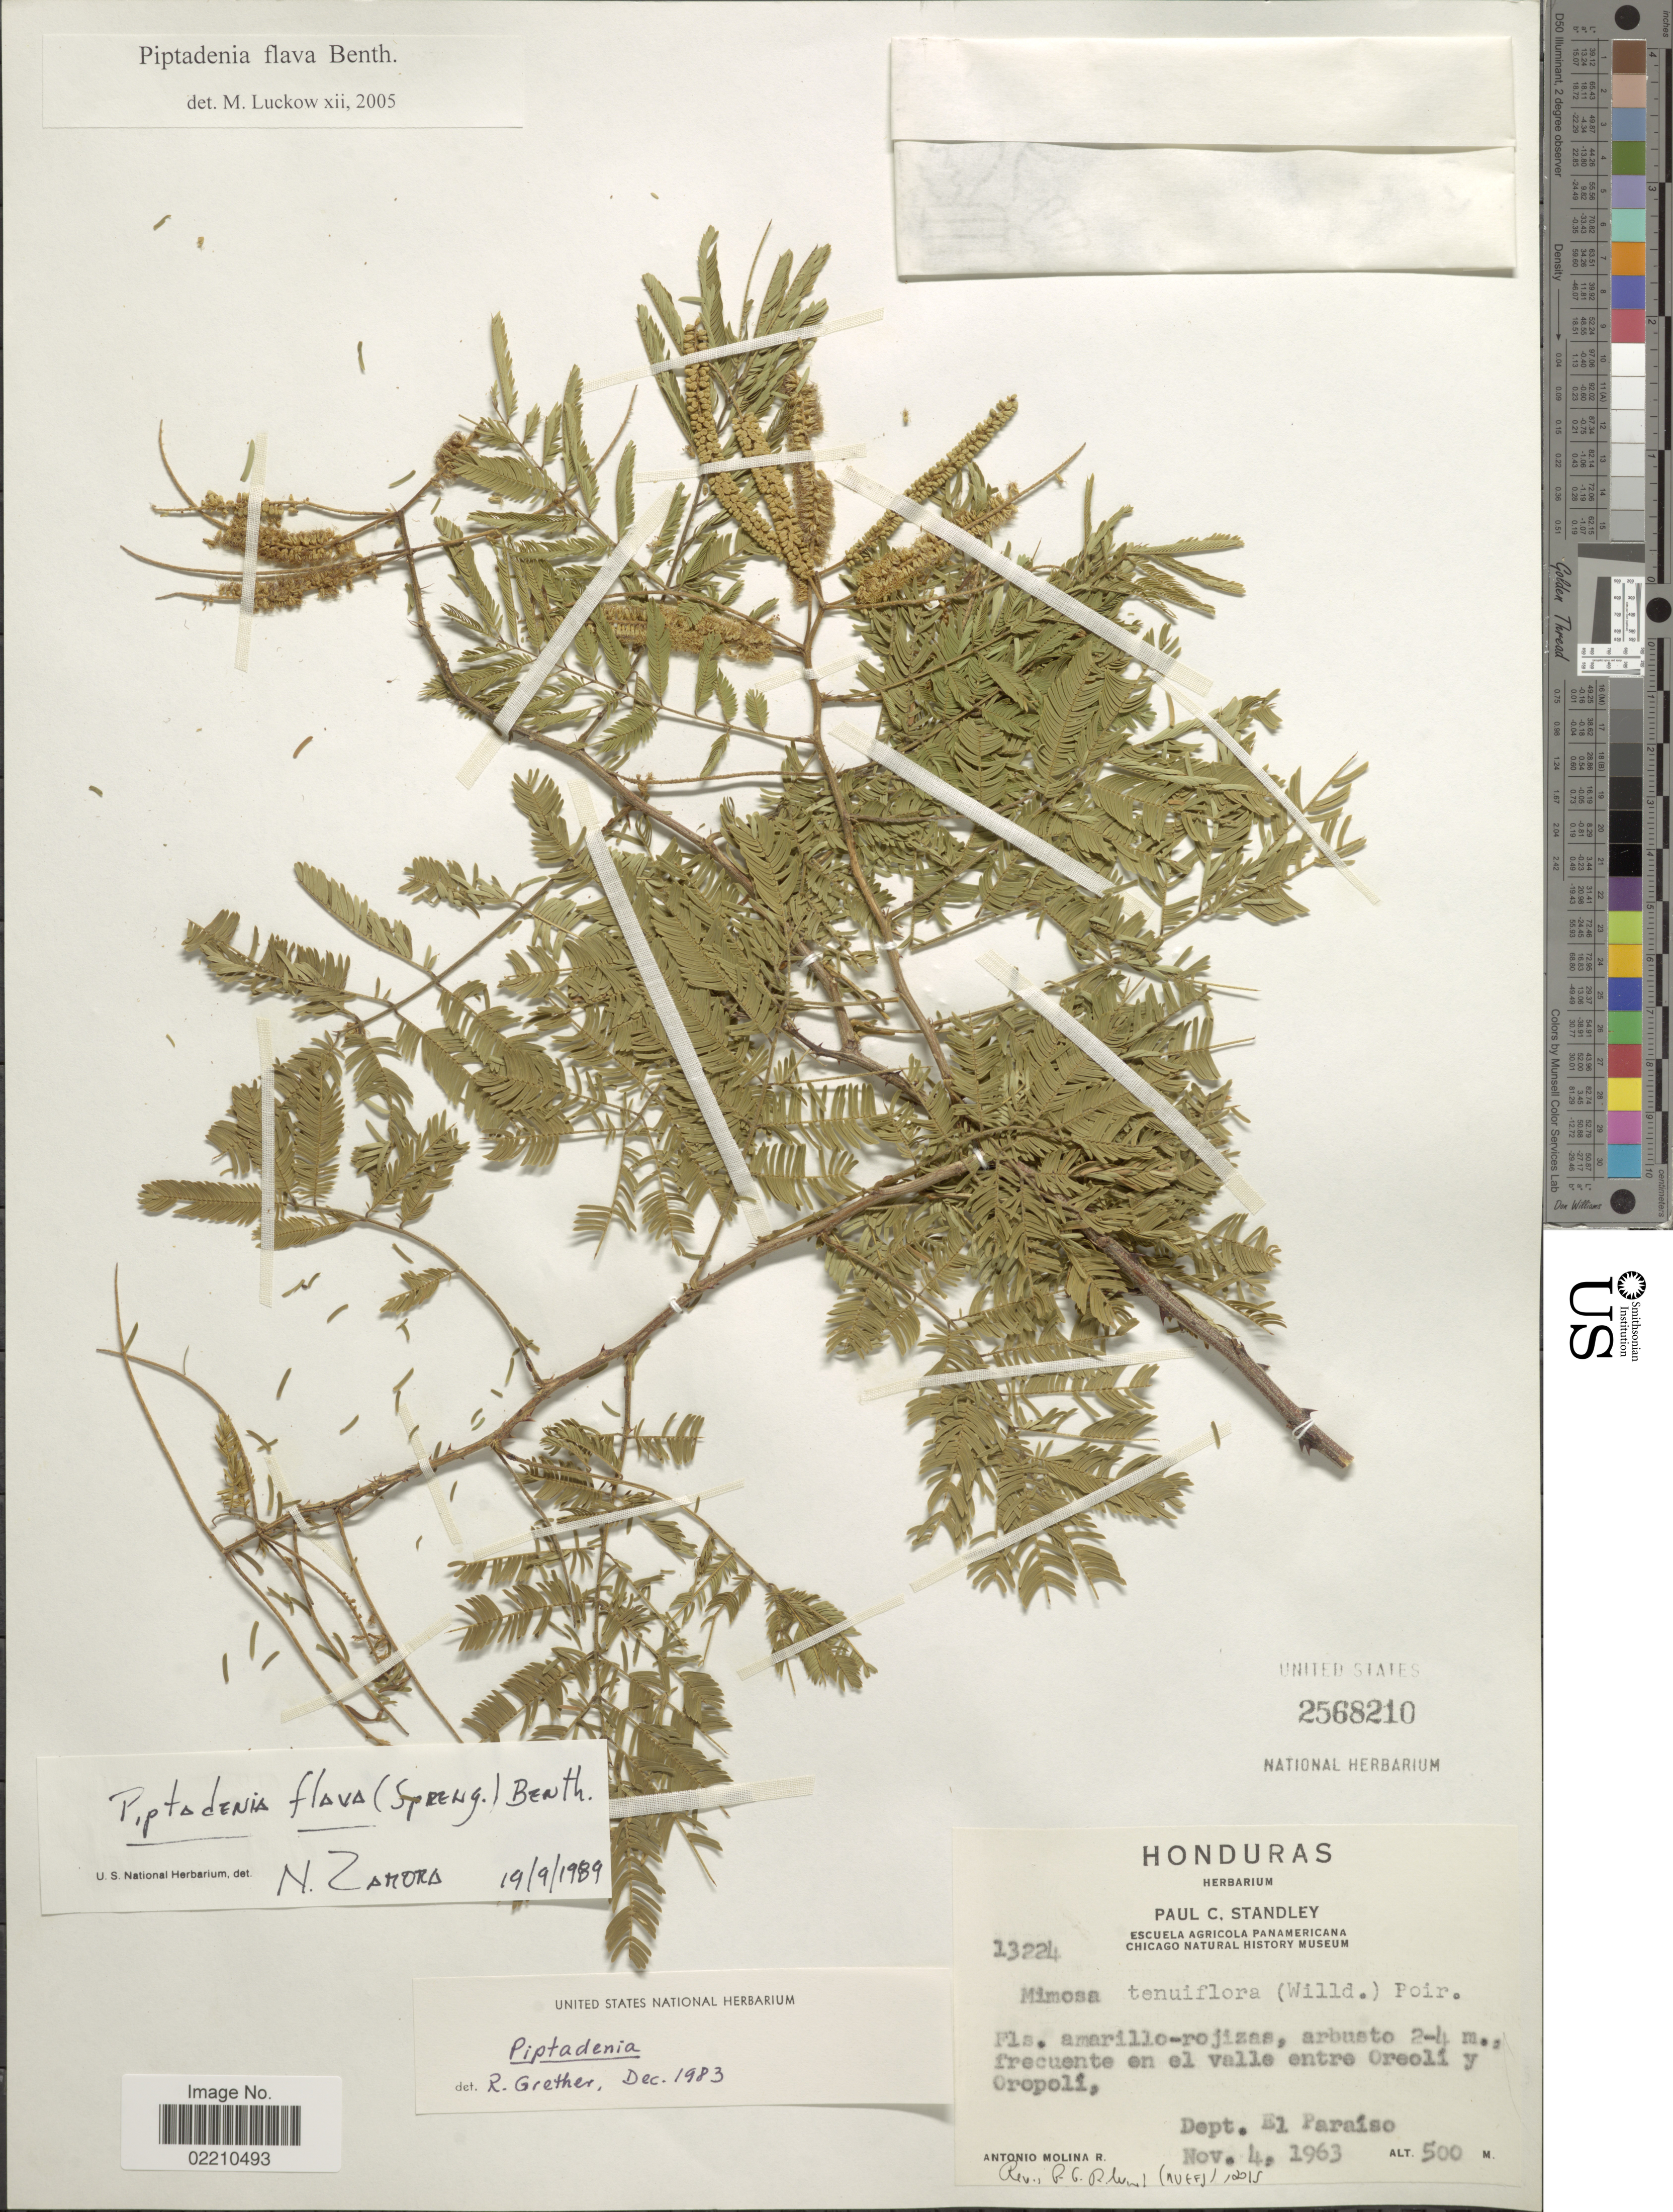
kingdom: Plantae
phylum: Tracheophyta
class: Magnoliopsida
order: Fabales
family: Fabaceae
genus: Piptadenia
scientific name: Piptadenia flava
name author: (DC.) Benth.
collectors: A. Molina R.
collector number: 13224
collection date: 1963-11-04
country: Honduras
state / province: El Paraíso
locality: Frecuente en el valle entre Oreoli y Oropoli, Dept. El Paraiso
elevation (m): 500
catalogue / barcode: US 2568210